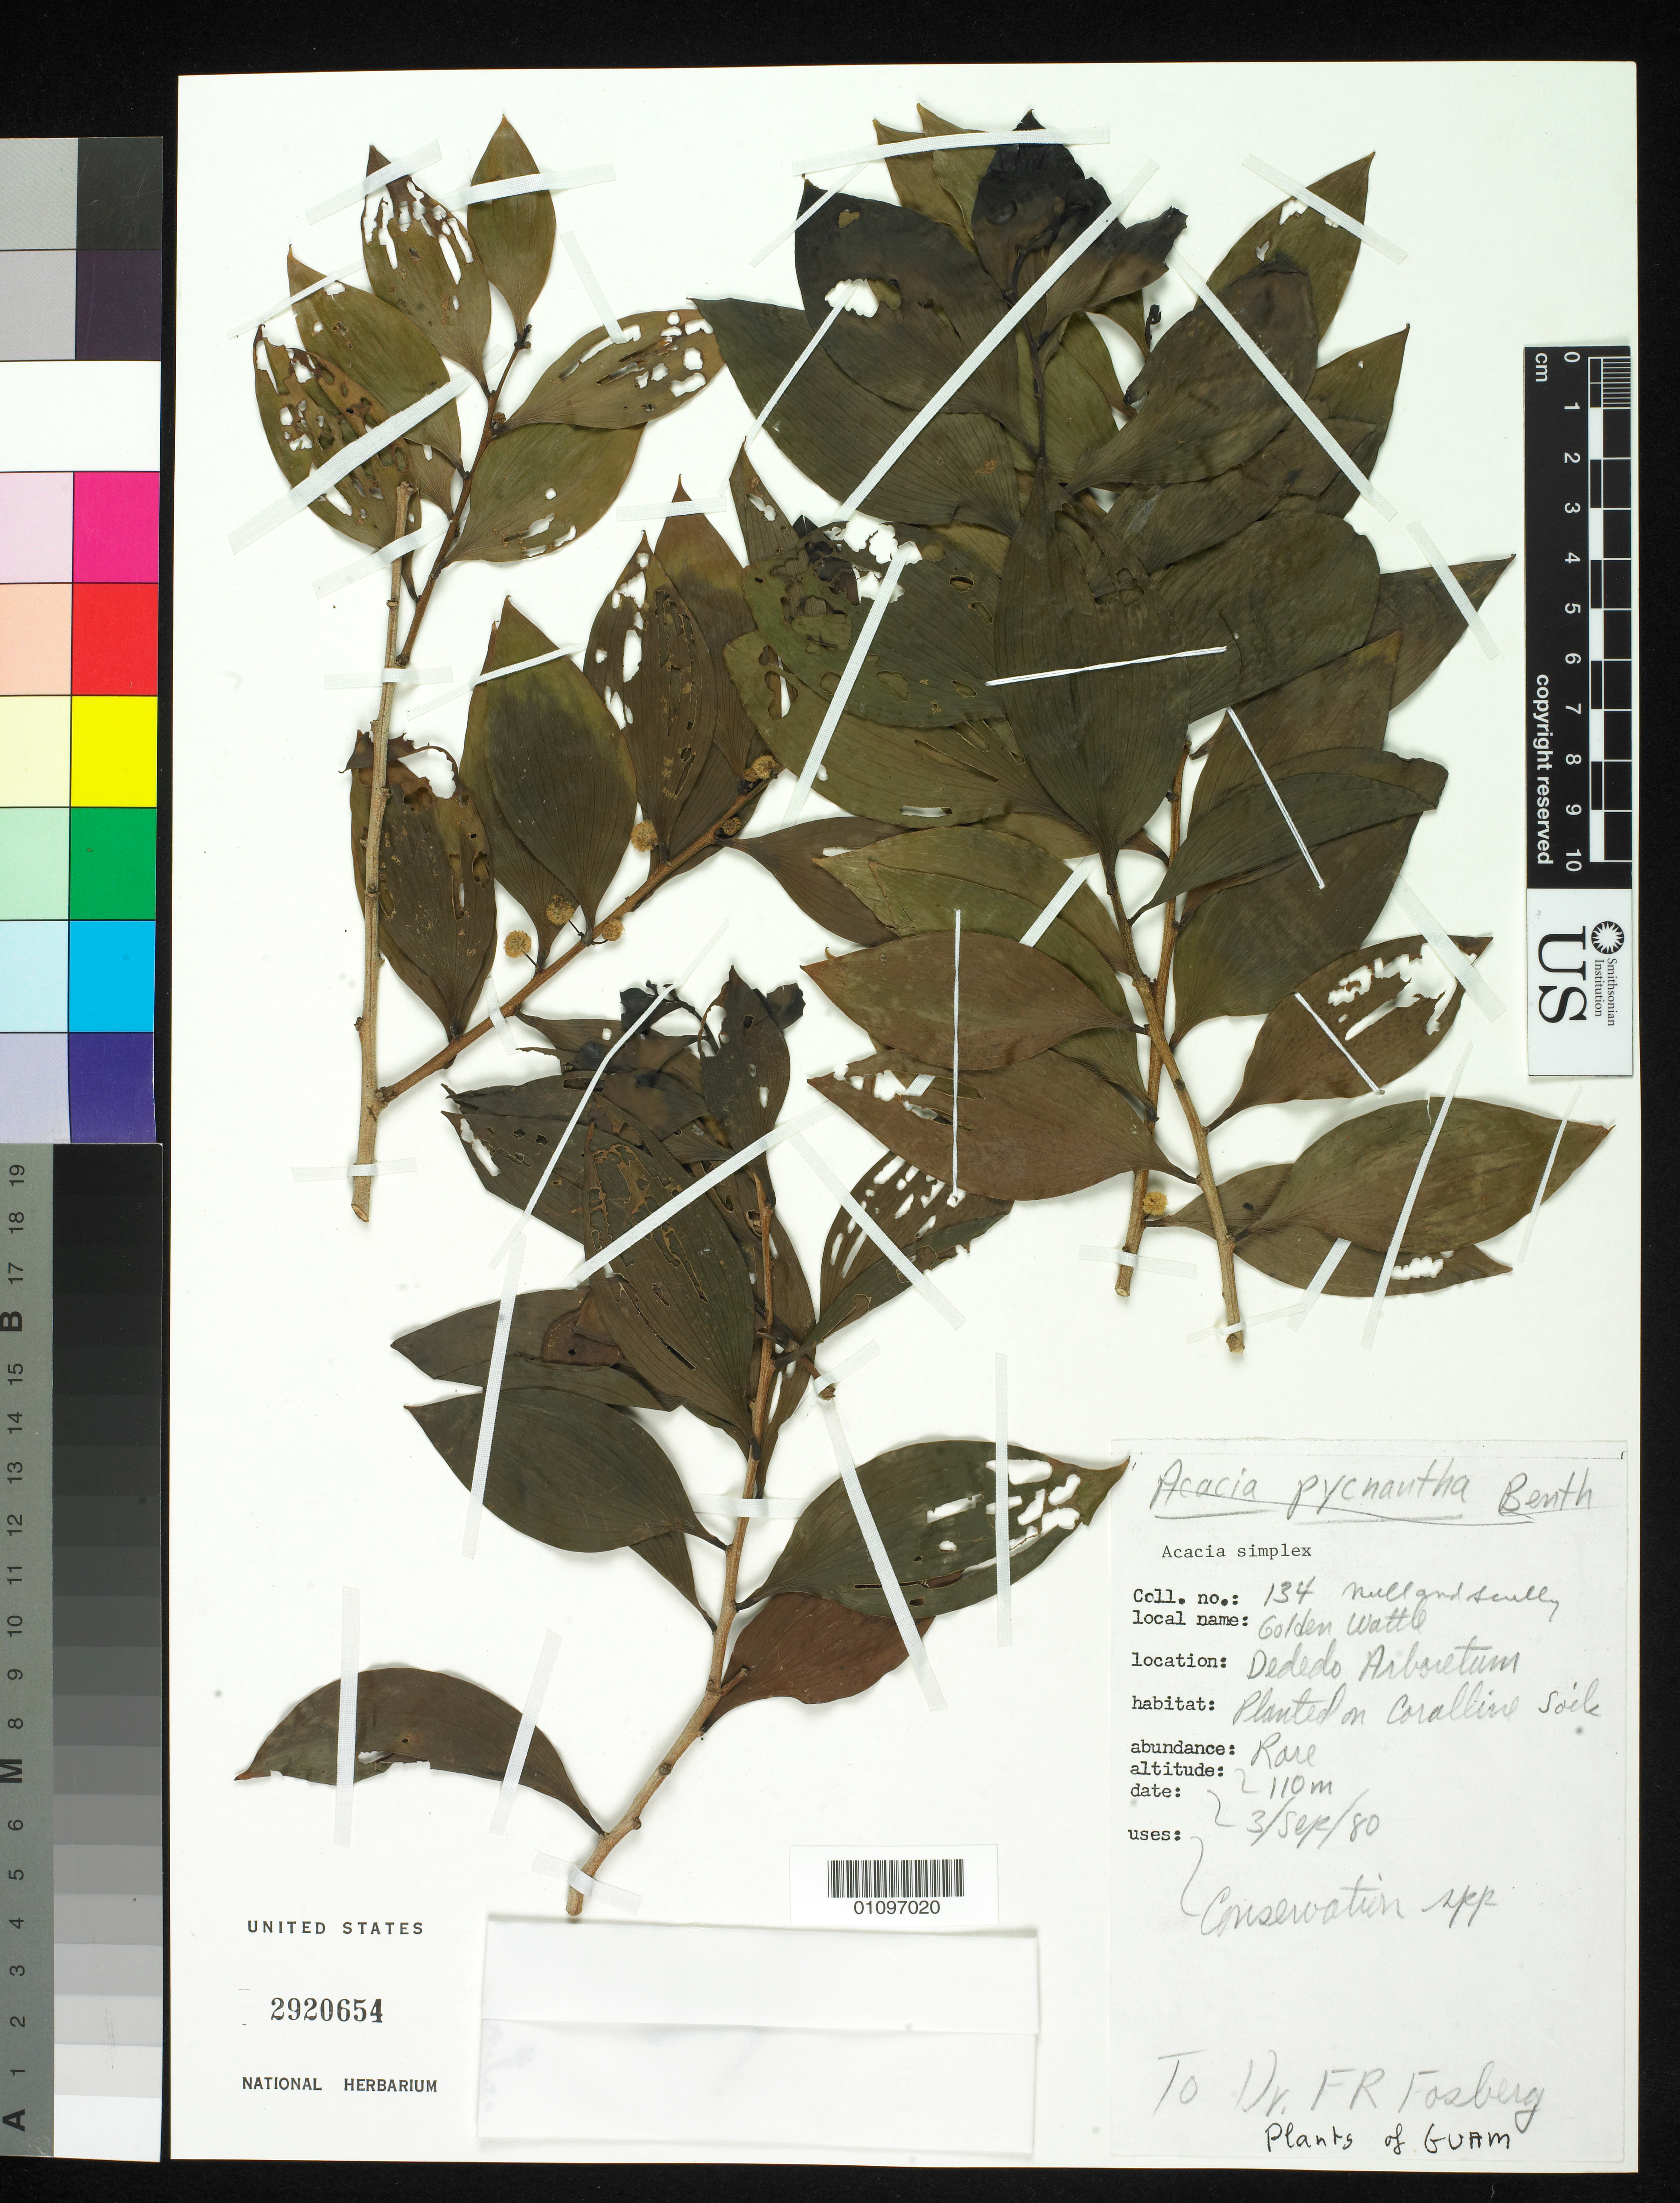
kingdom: Plantae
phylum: Tracheophyta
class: Magnoliopsida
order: Fabales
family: Fabaceae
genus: Acacia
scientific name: Acacia pycnantha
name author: Benth.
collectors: -. Null & B. Scully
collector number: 134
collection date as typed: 03 Sep 1980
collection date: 1980-09-03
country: Guam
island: Guam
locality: Dededo arboretum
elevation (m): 110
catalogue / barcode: US 2920654